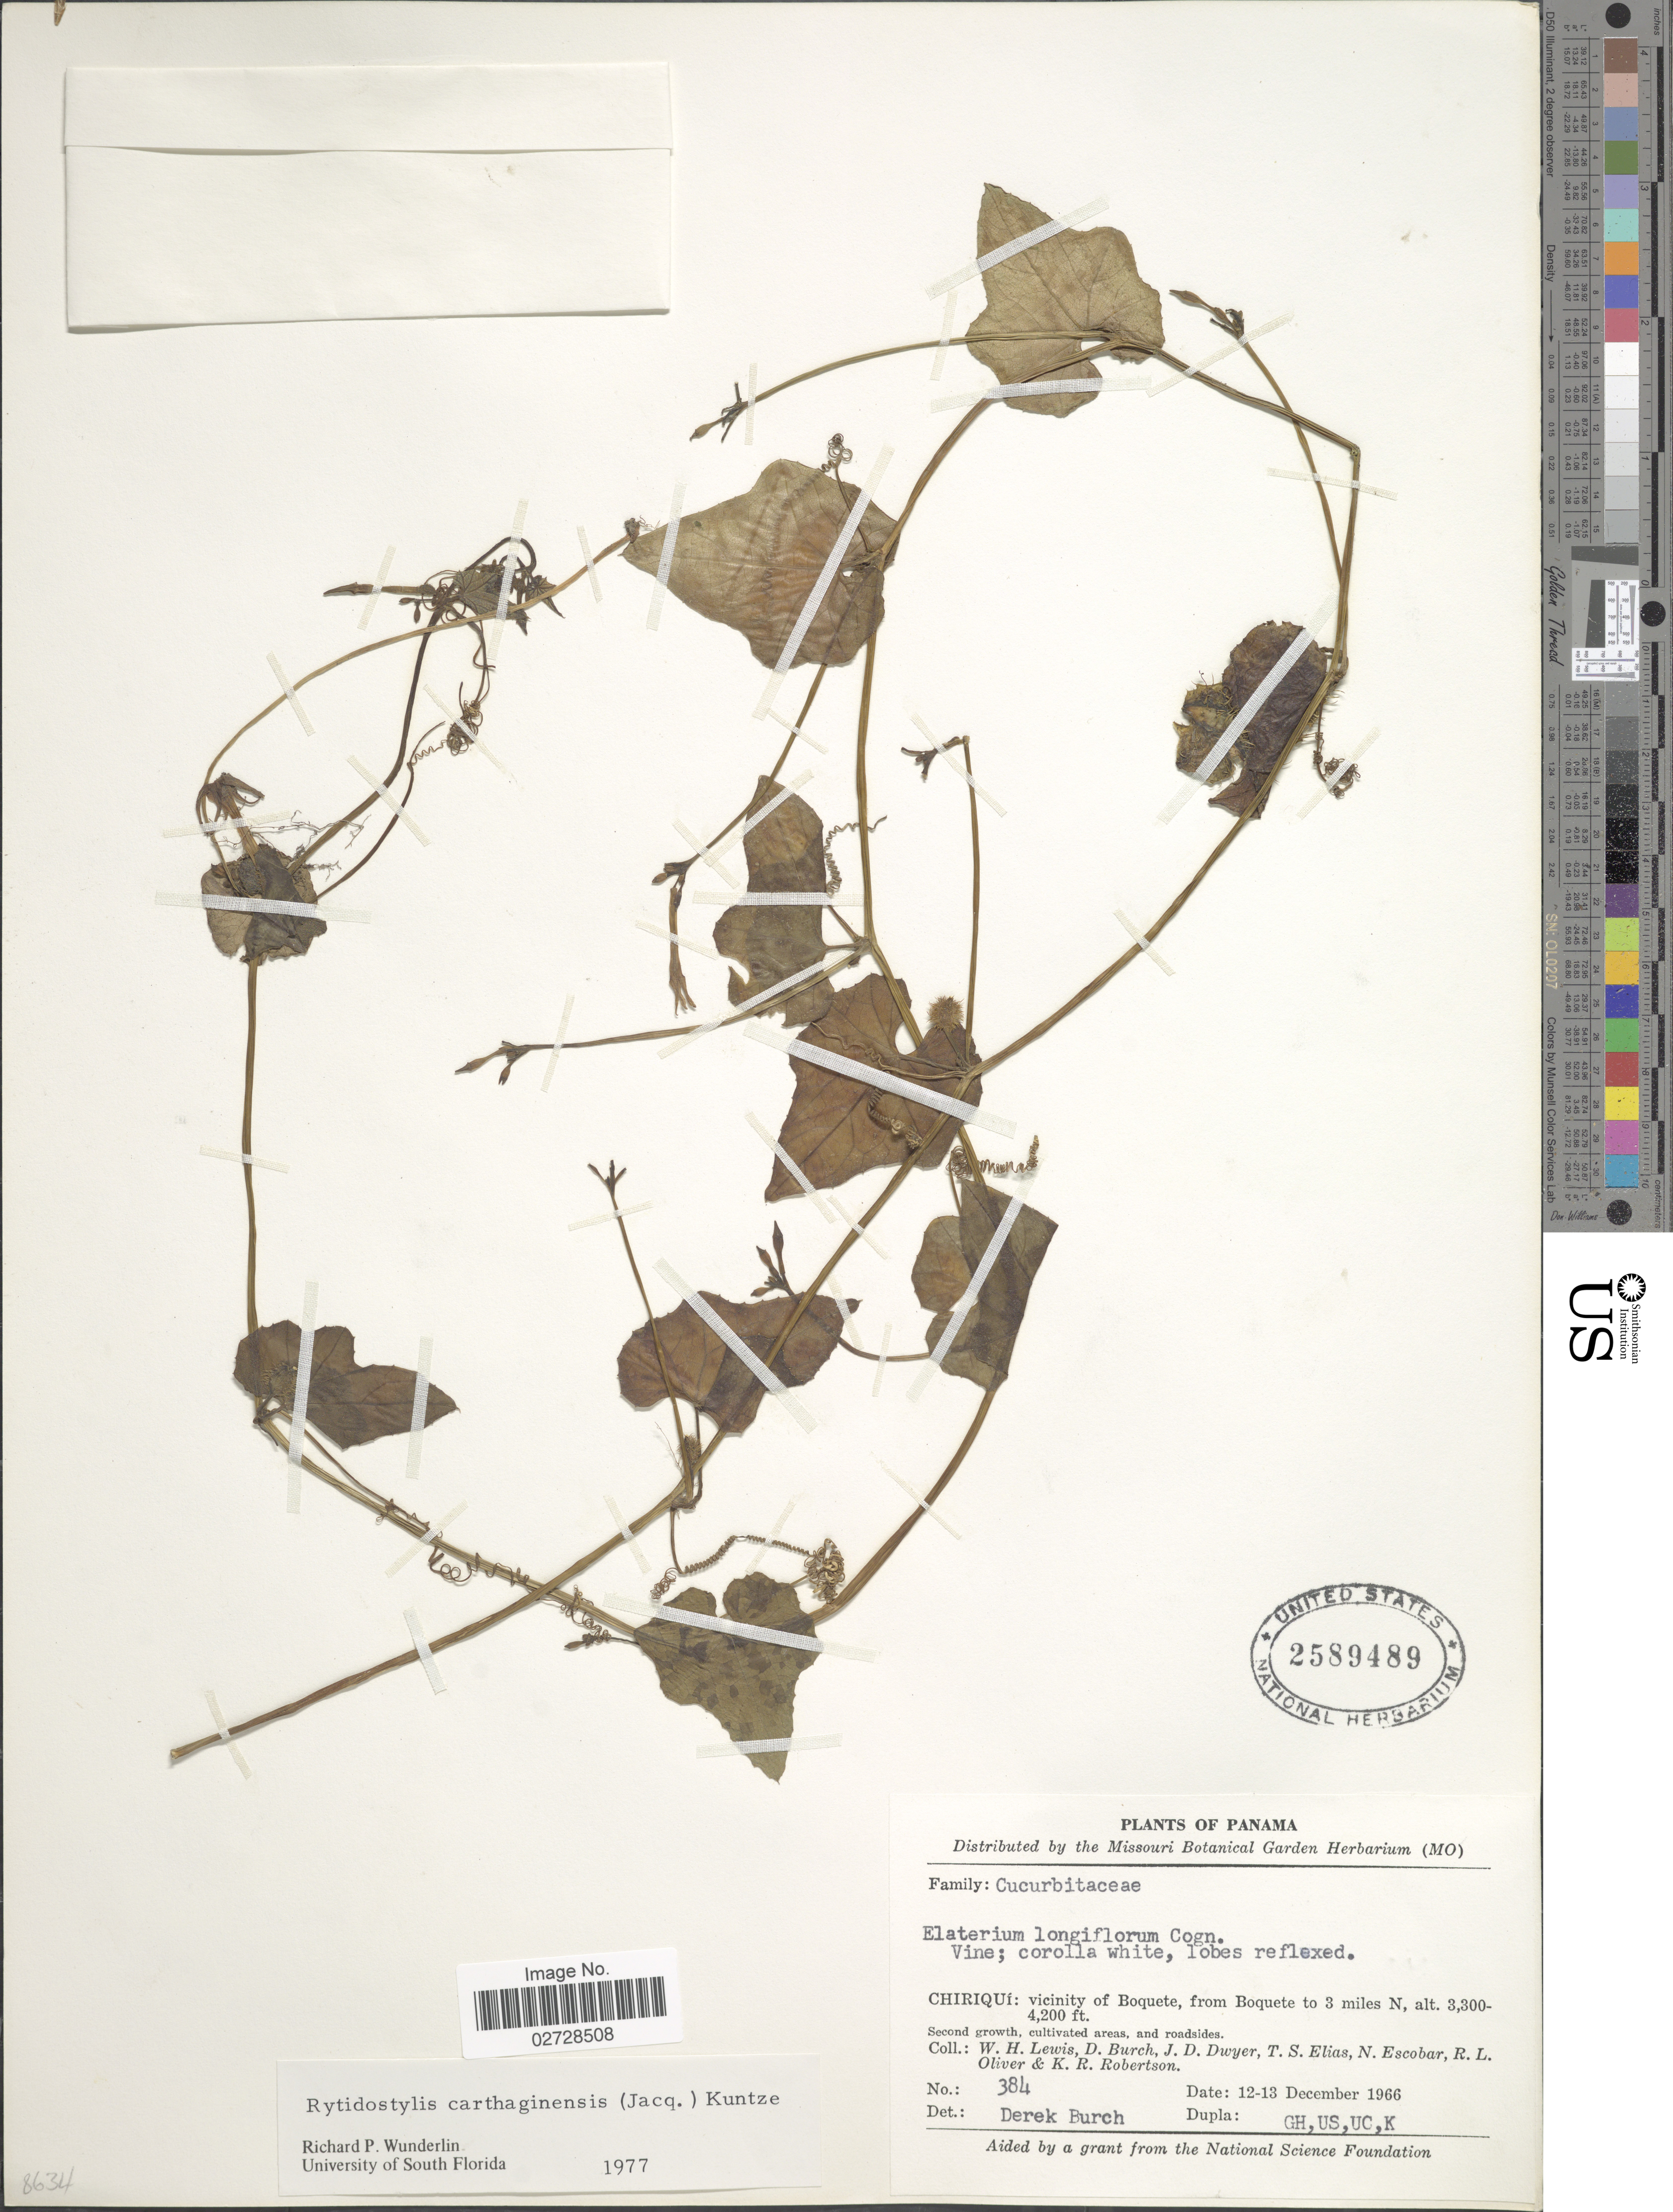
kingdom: Plantae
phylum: Tracheophyta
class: Magnoliopsida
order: Cucurbitales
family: Cucurbitaceae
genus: Cyclanthera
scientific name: Cyclanthera carthagenensis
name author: (Jacq.) H. Schaef. & S.S. Renner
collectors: W. H. Lewis, D. Burch, J. D. Dwyer, T. S. Elias & et al.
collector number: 384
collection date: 1966-12-12/1966-12-13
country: Panama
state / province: Chiriqui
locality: Vicinity of Boquete, from Boquete to 3 miles N, cultivated areas, and roadsides.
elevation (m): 1006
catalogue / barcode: US 2589489